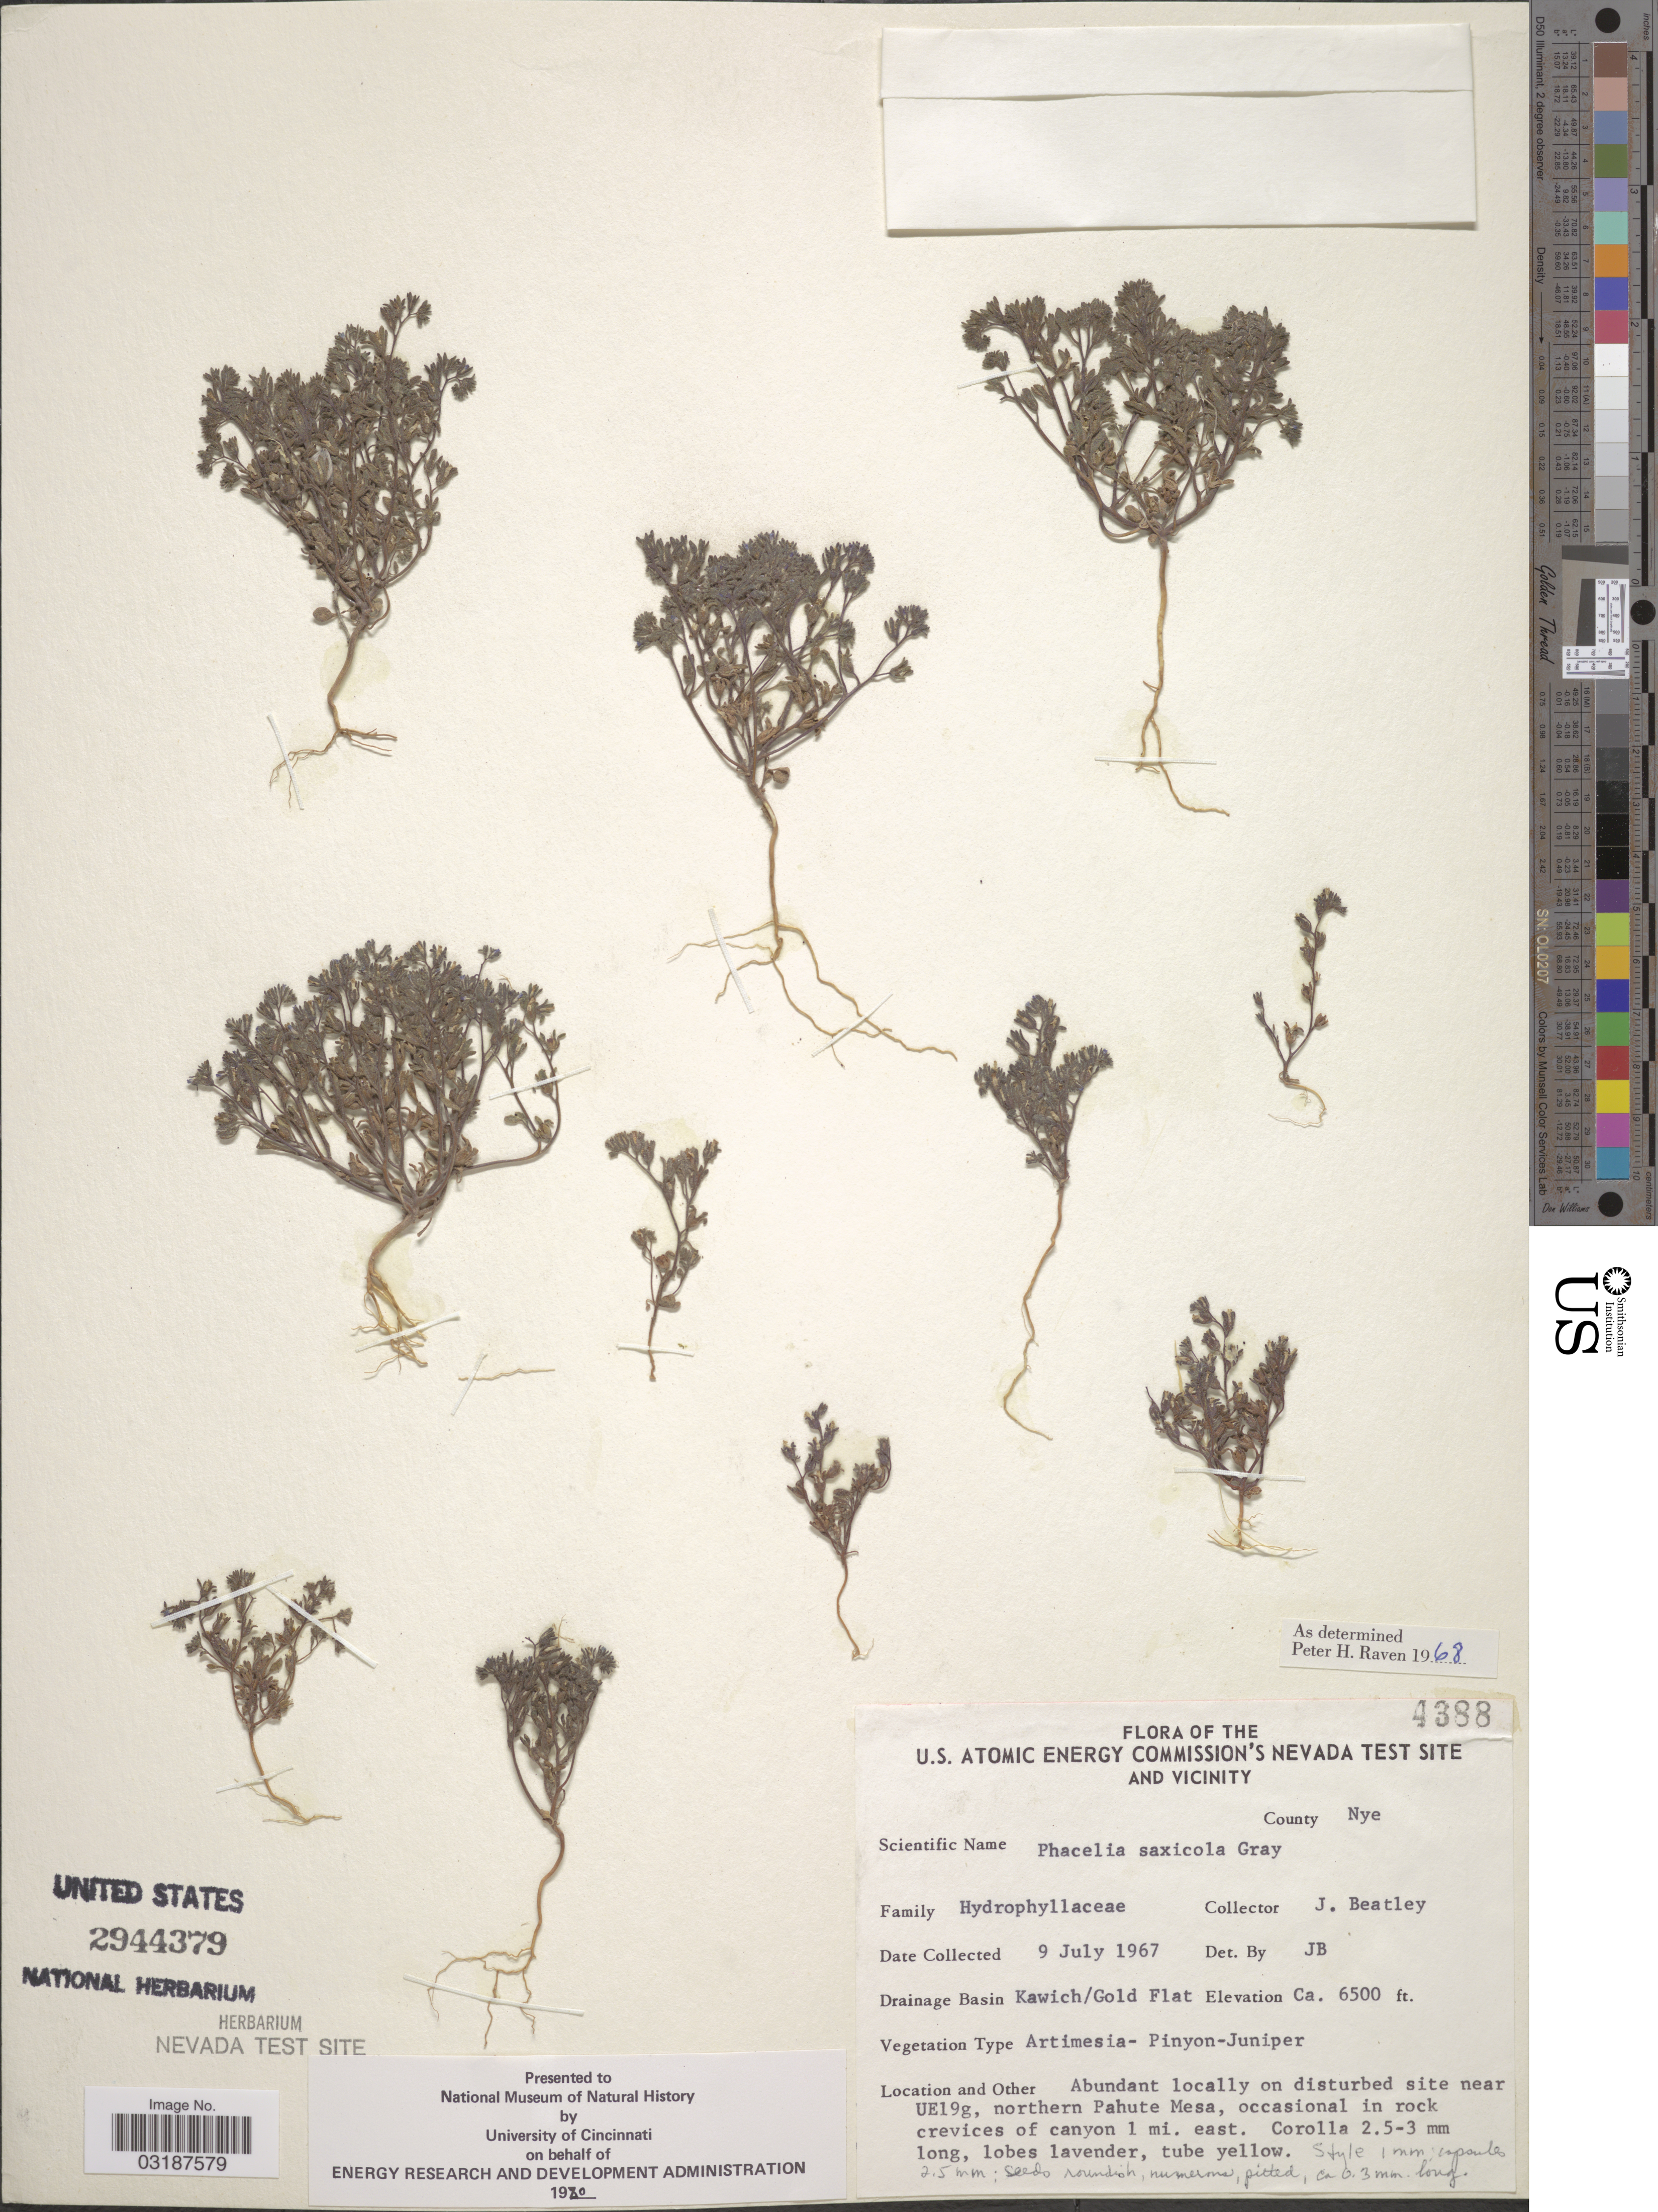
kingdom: Plantae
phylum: Tracheophyta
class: Magnoliopsida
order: Boraginales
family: Hydrophyllaceae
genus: Phacelia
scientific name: Phacelia saxicola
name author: A. Gray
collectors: J. C. Beatley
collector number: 4388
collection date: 1967-07-09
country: United States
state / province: Nevada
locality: U.S. Atomic Energy Commission's Nevada Test Site and Vicinity. County Nye. Drainage Basin Kawich/Gold Flat. Abundant locally on disturbed site near UE19g, northern Pahute Mesa, occasional in rock crevices of canyon 1 mi. east.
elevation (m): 1981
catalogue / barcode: US 2944379